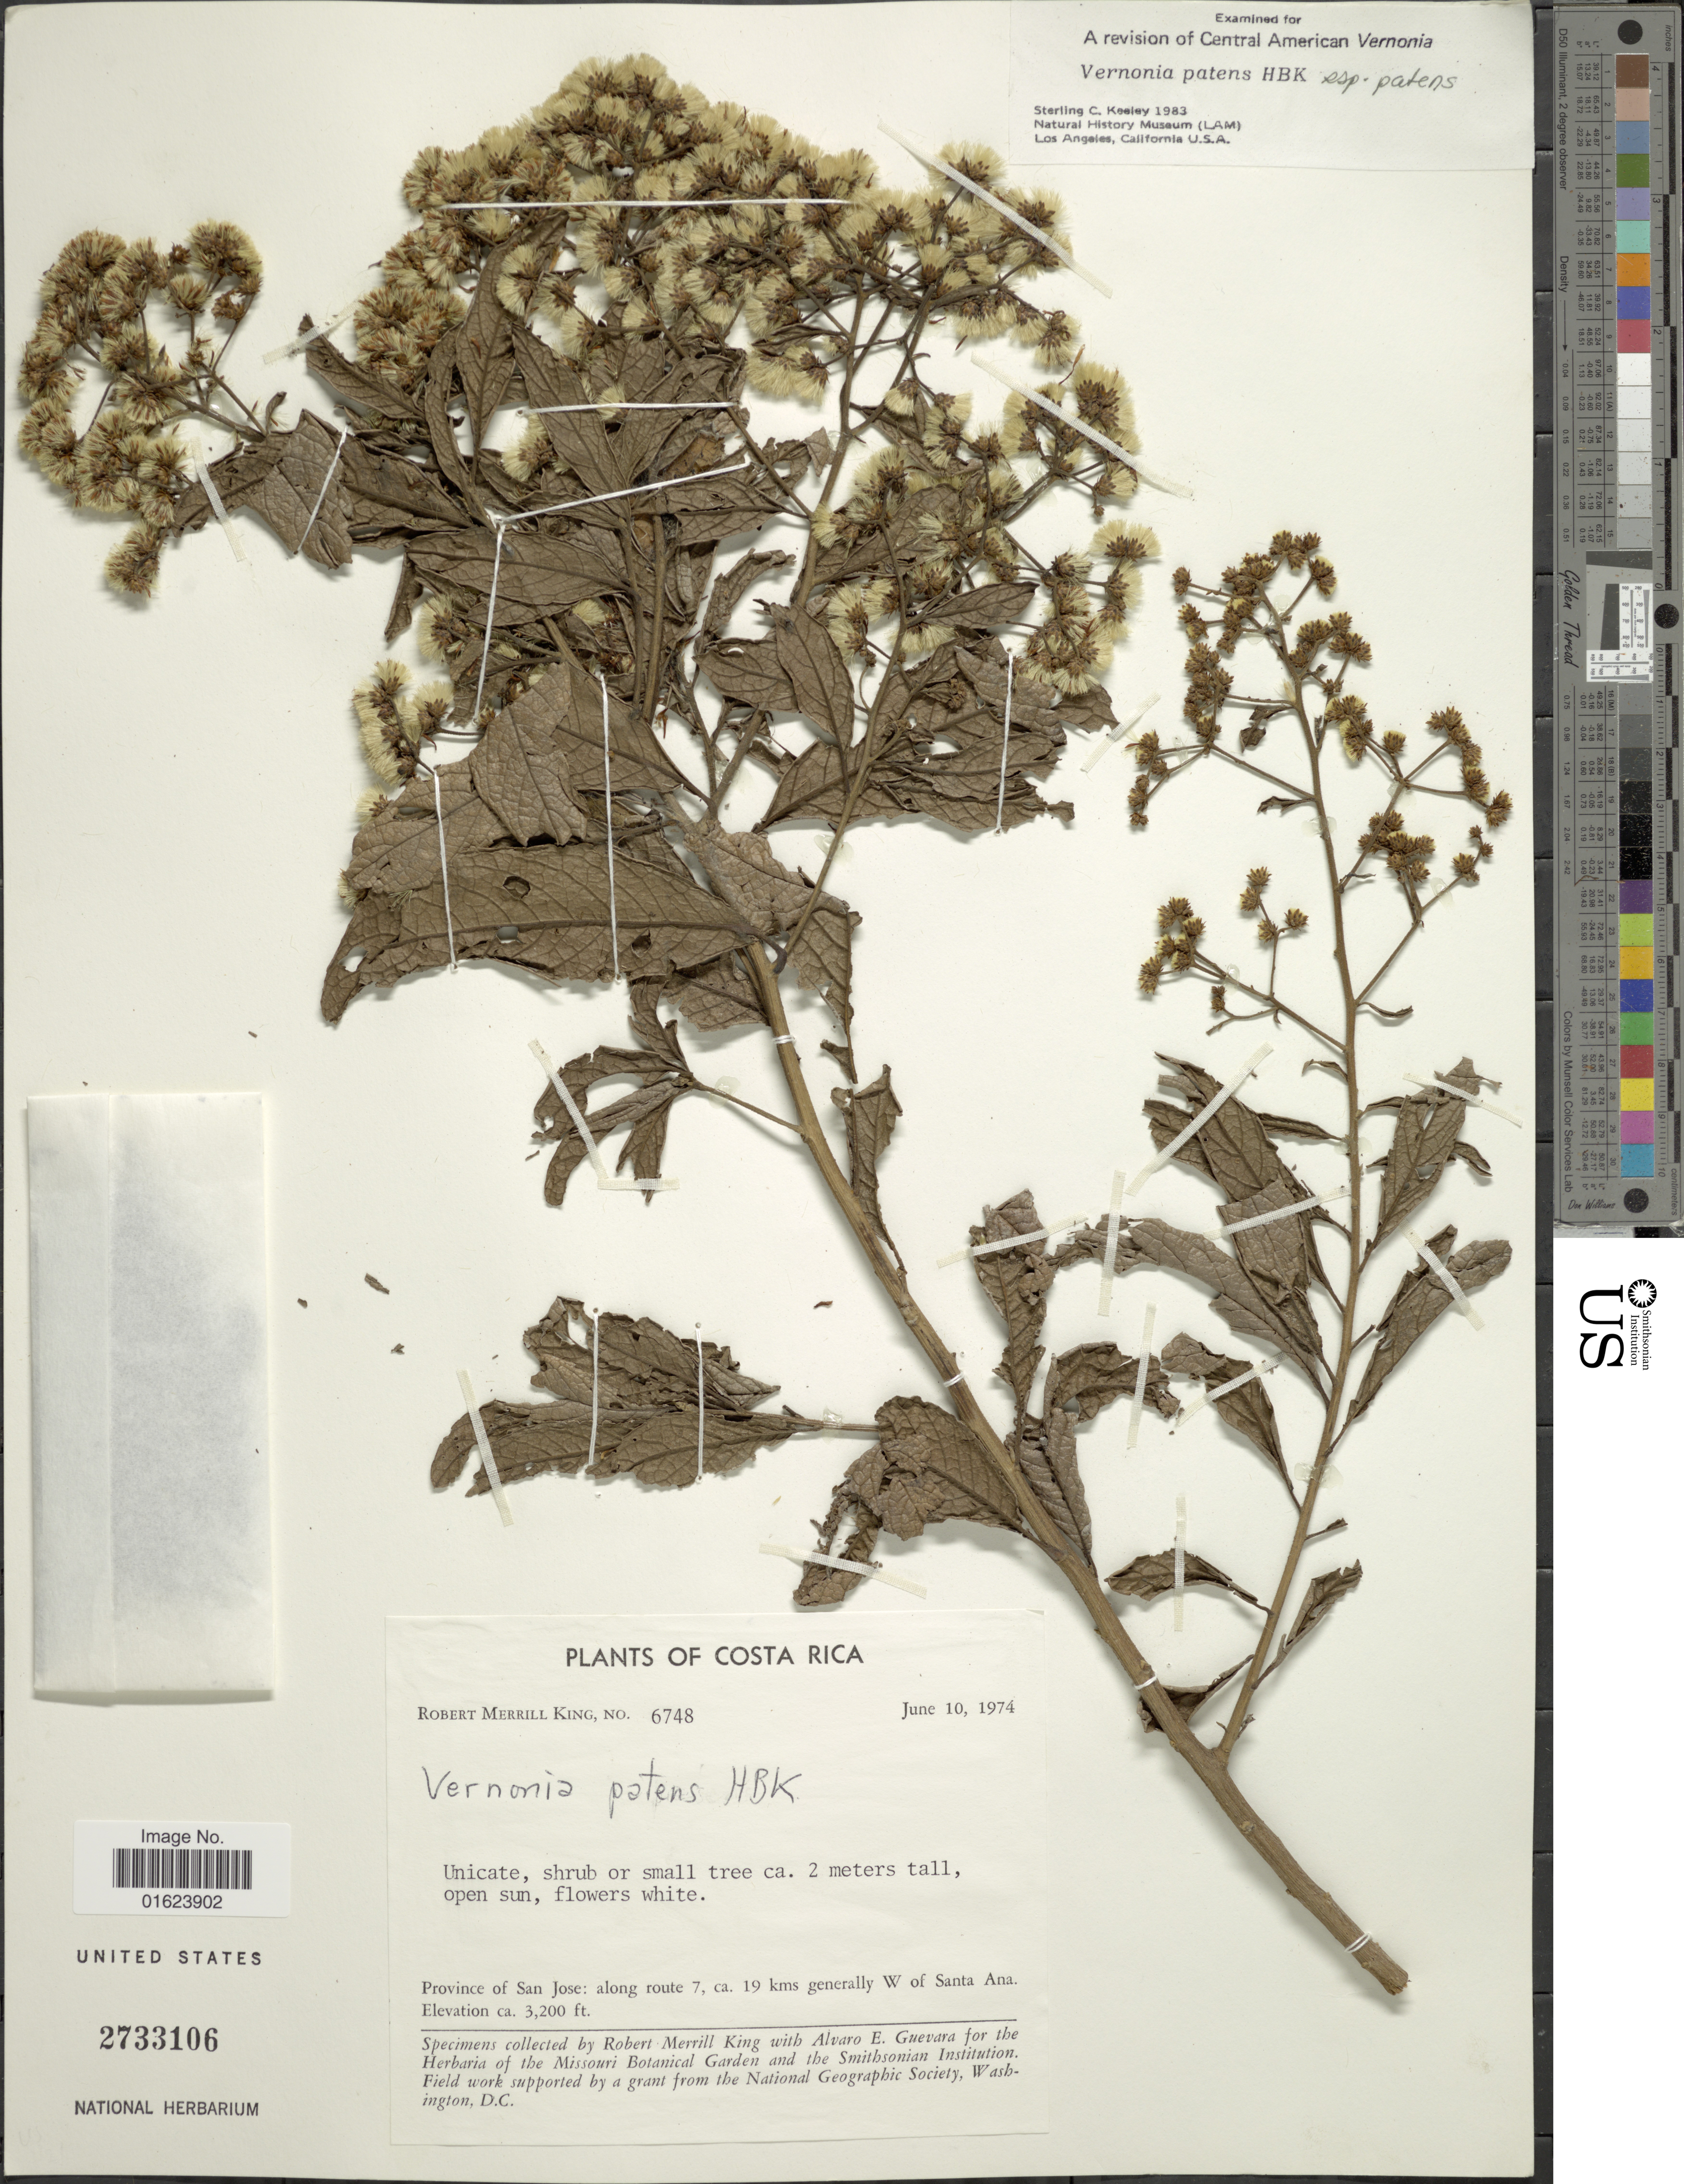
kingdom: Plantae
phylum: Tracheophyta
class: Magnoliopsida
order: Asterales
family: Asteraceae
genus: Vernonanthura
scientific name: Vernonanthura patens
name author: (Kunth) H. Rob.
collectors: R. M. King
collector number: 6748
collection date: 1974-06-10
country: Costa Rica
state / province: San José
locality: Costa Rica. Province of San Jose: along route 7, ca. 19 kms generally W of Santa Ana.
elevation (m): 975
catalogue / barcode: US 2733106